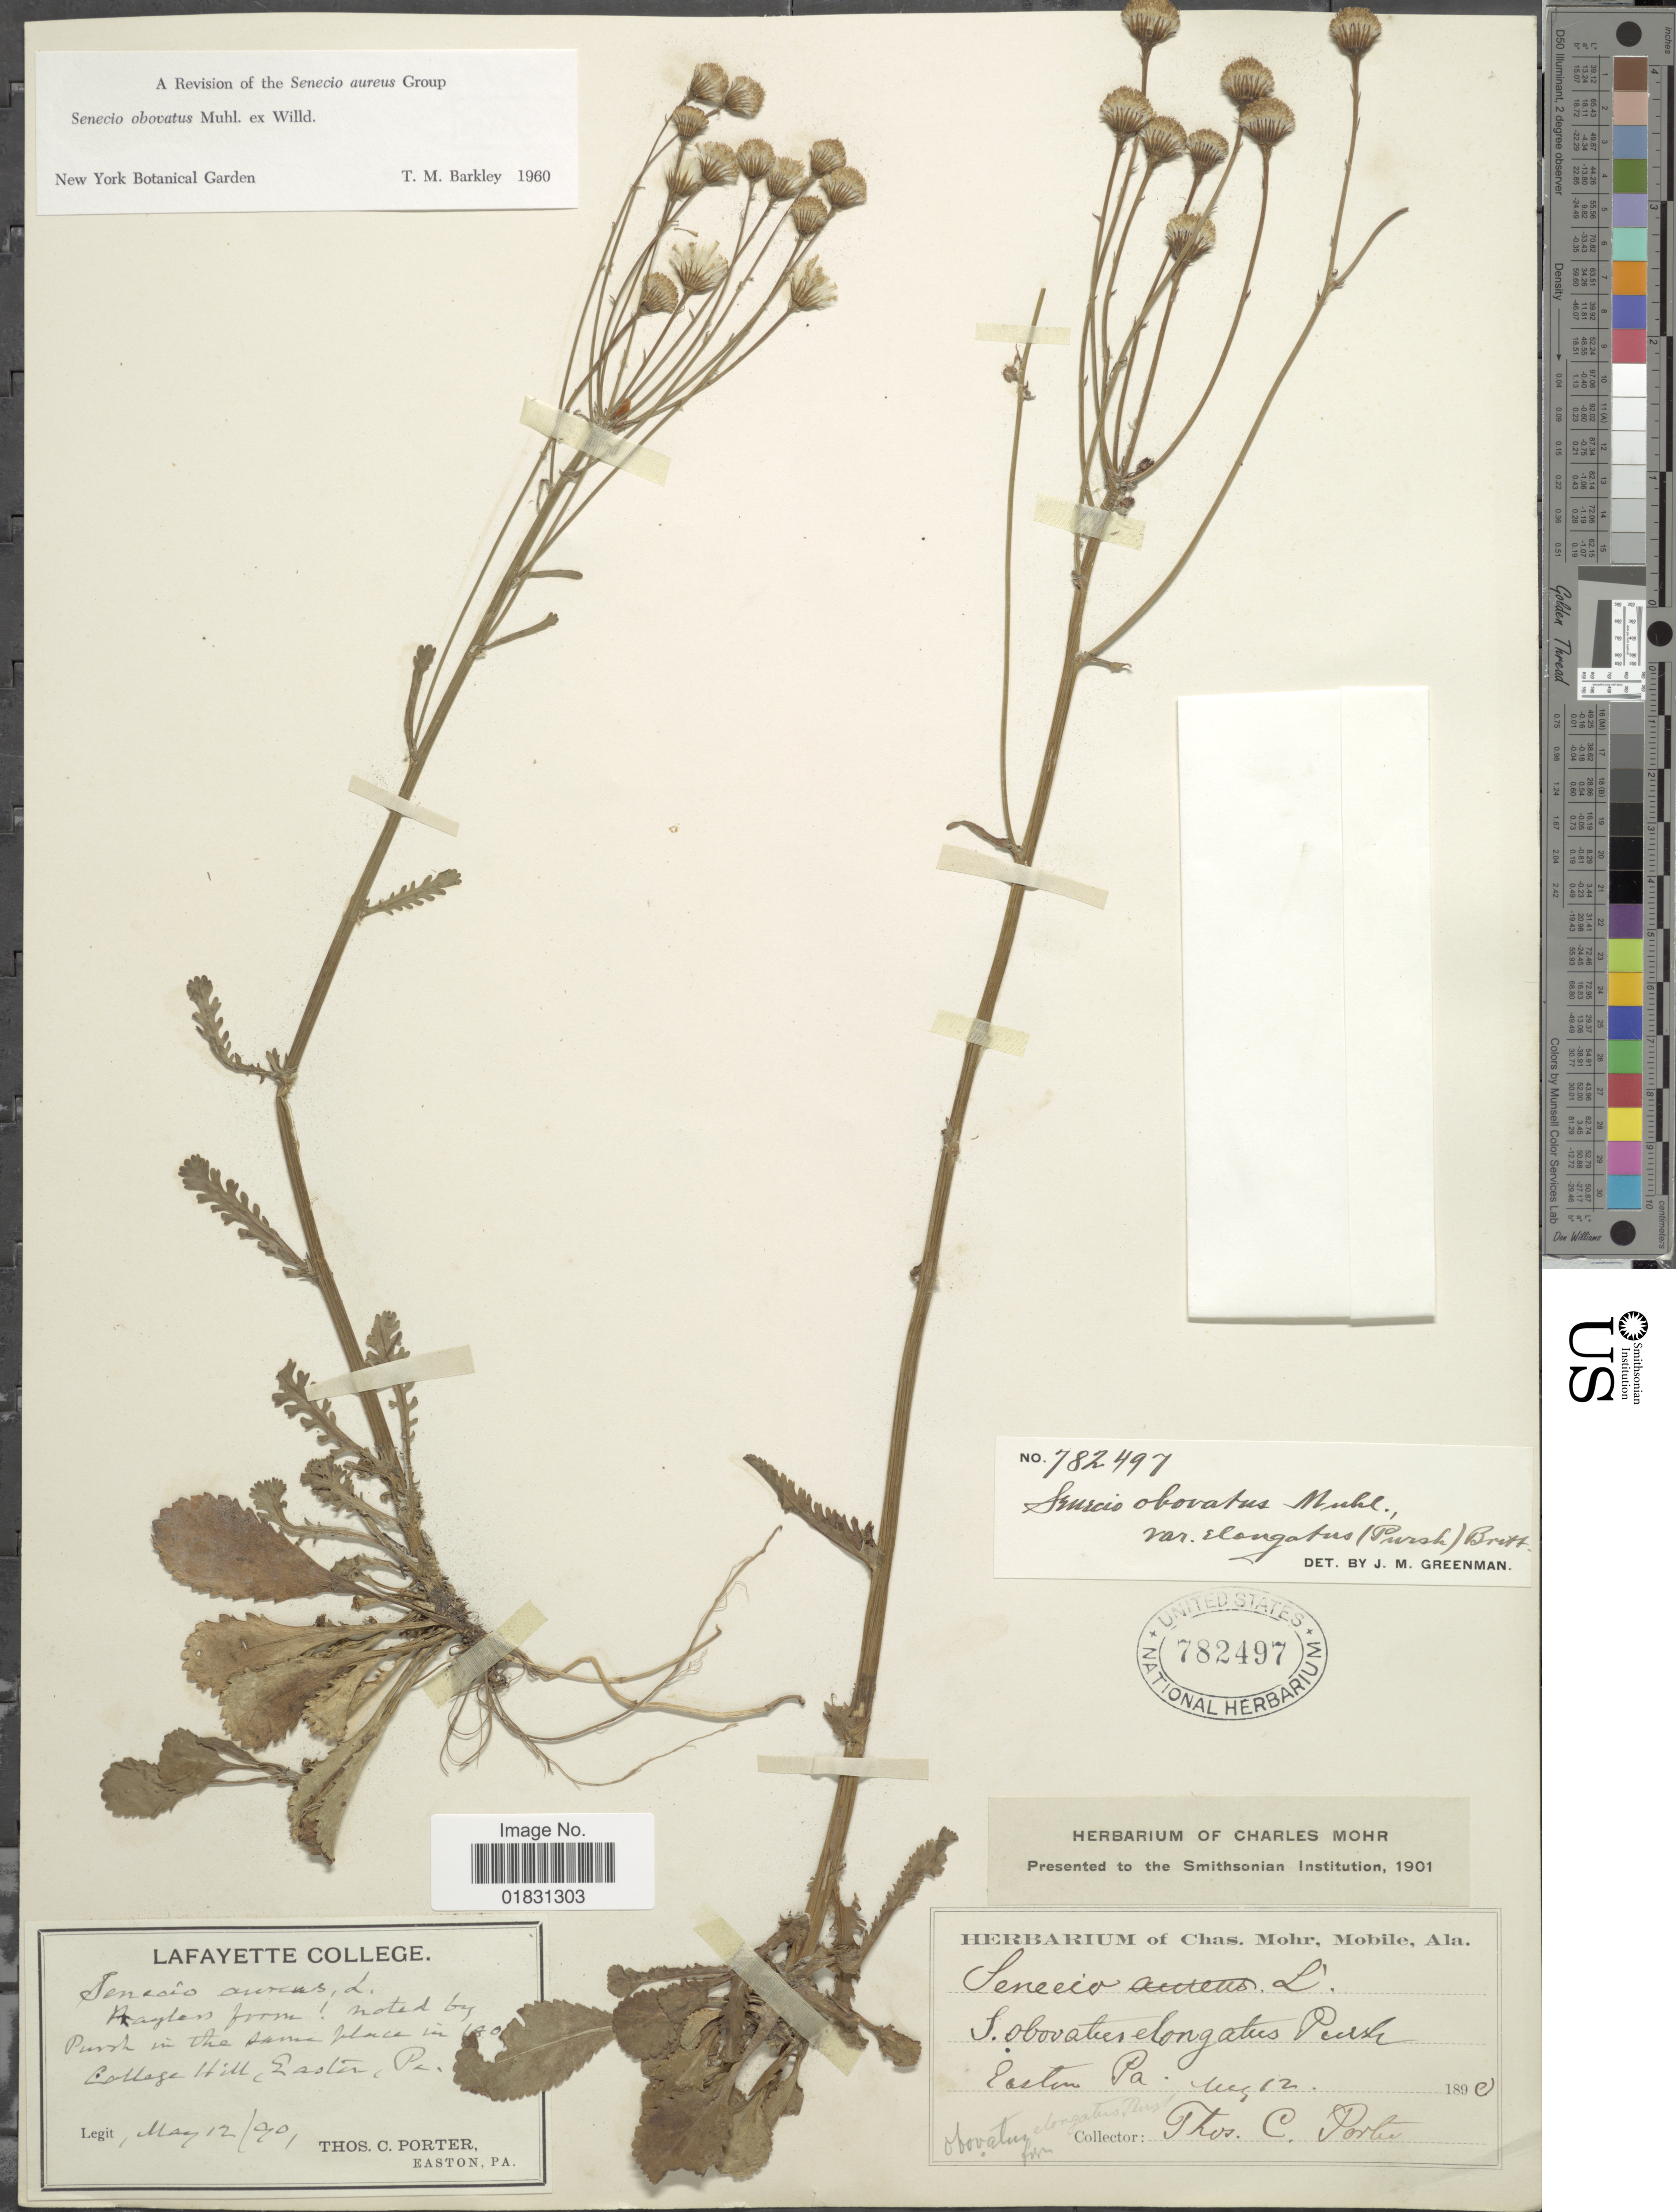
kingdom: Plantae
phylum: Tracheophyta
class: Magnoliopsida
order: Asterales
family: Asteraceae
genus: Packera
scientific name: Packera obovata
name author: (Muhl. ex Willd.) W.A. Weber & Á. Löve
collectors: T. C. Porter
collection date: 1890-05-12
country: United States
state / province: Pennsylvania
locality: Xollega Hill, Easton Pa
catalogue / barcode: US 782497